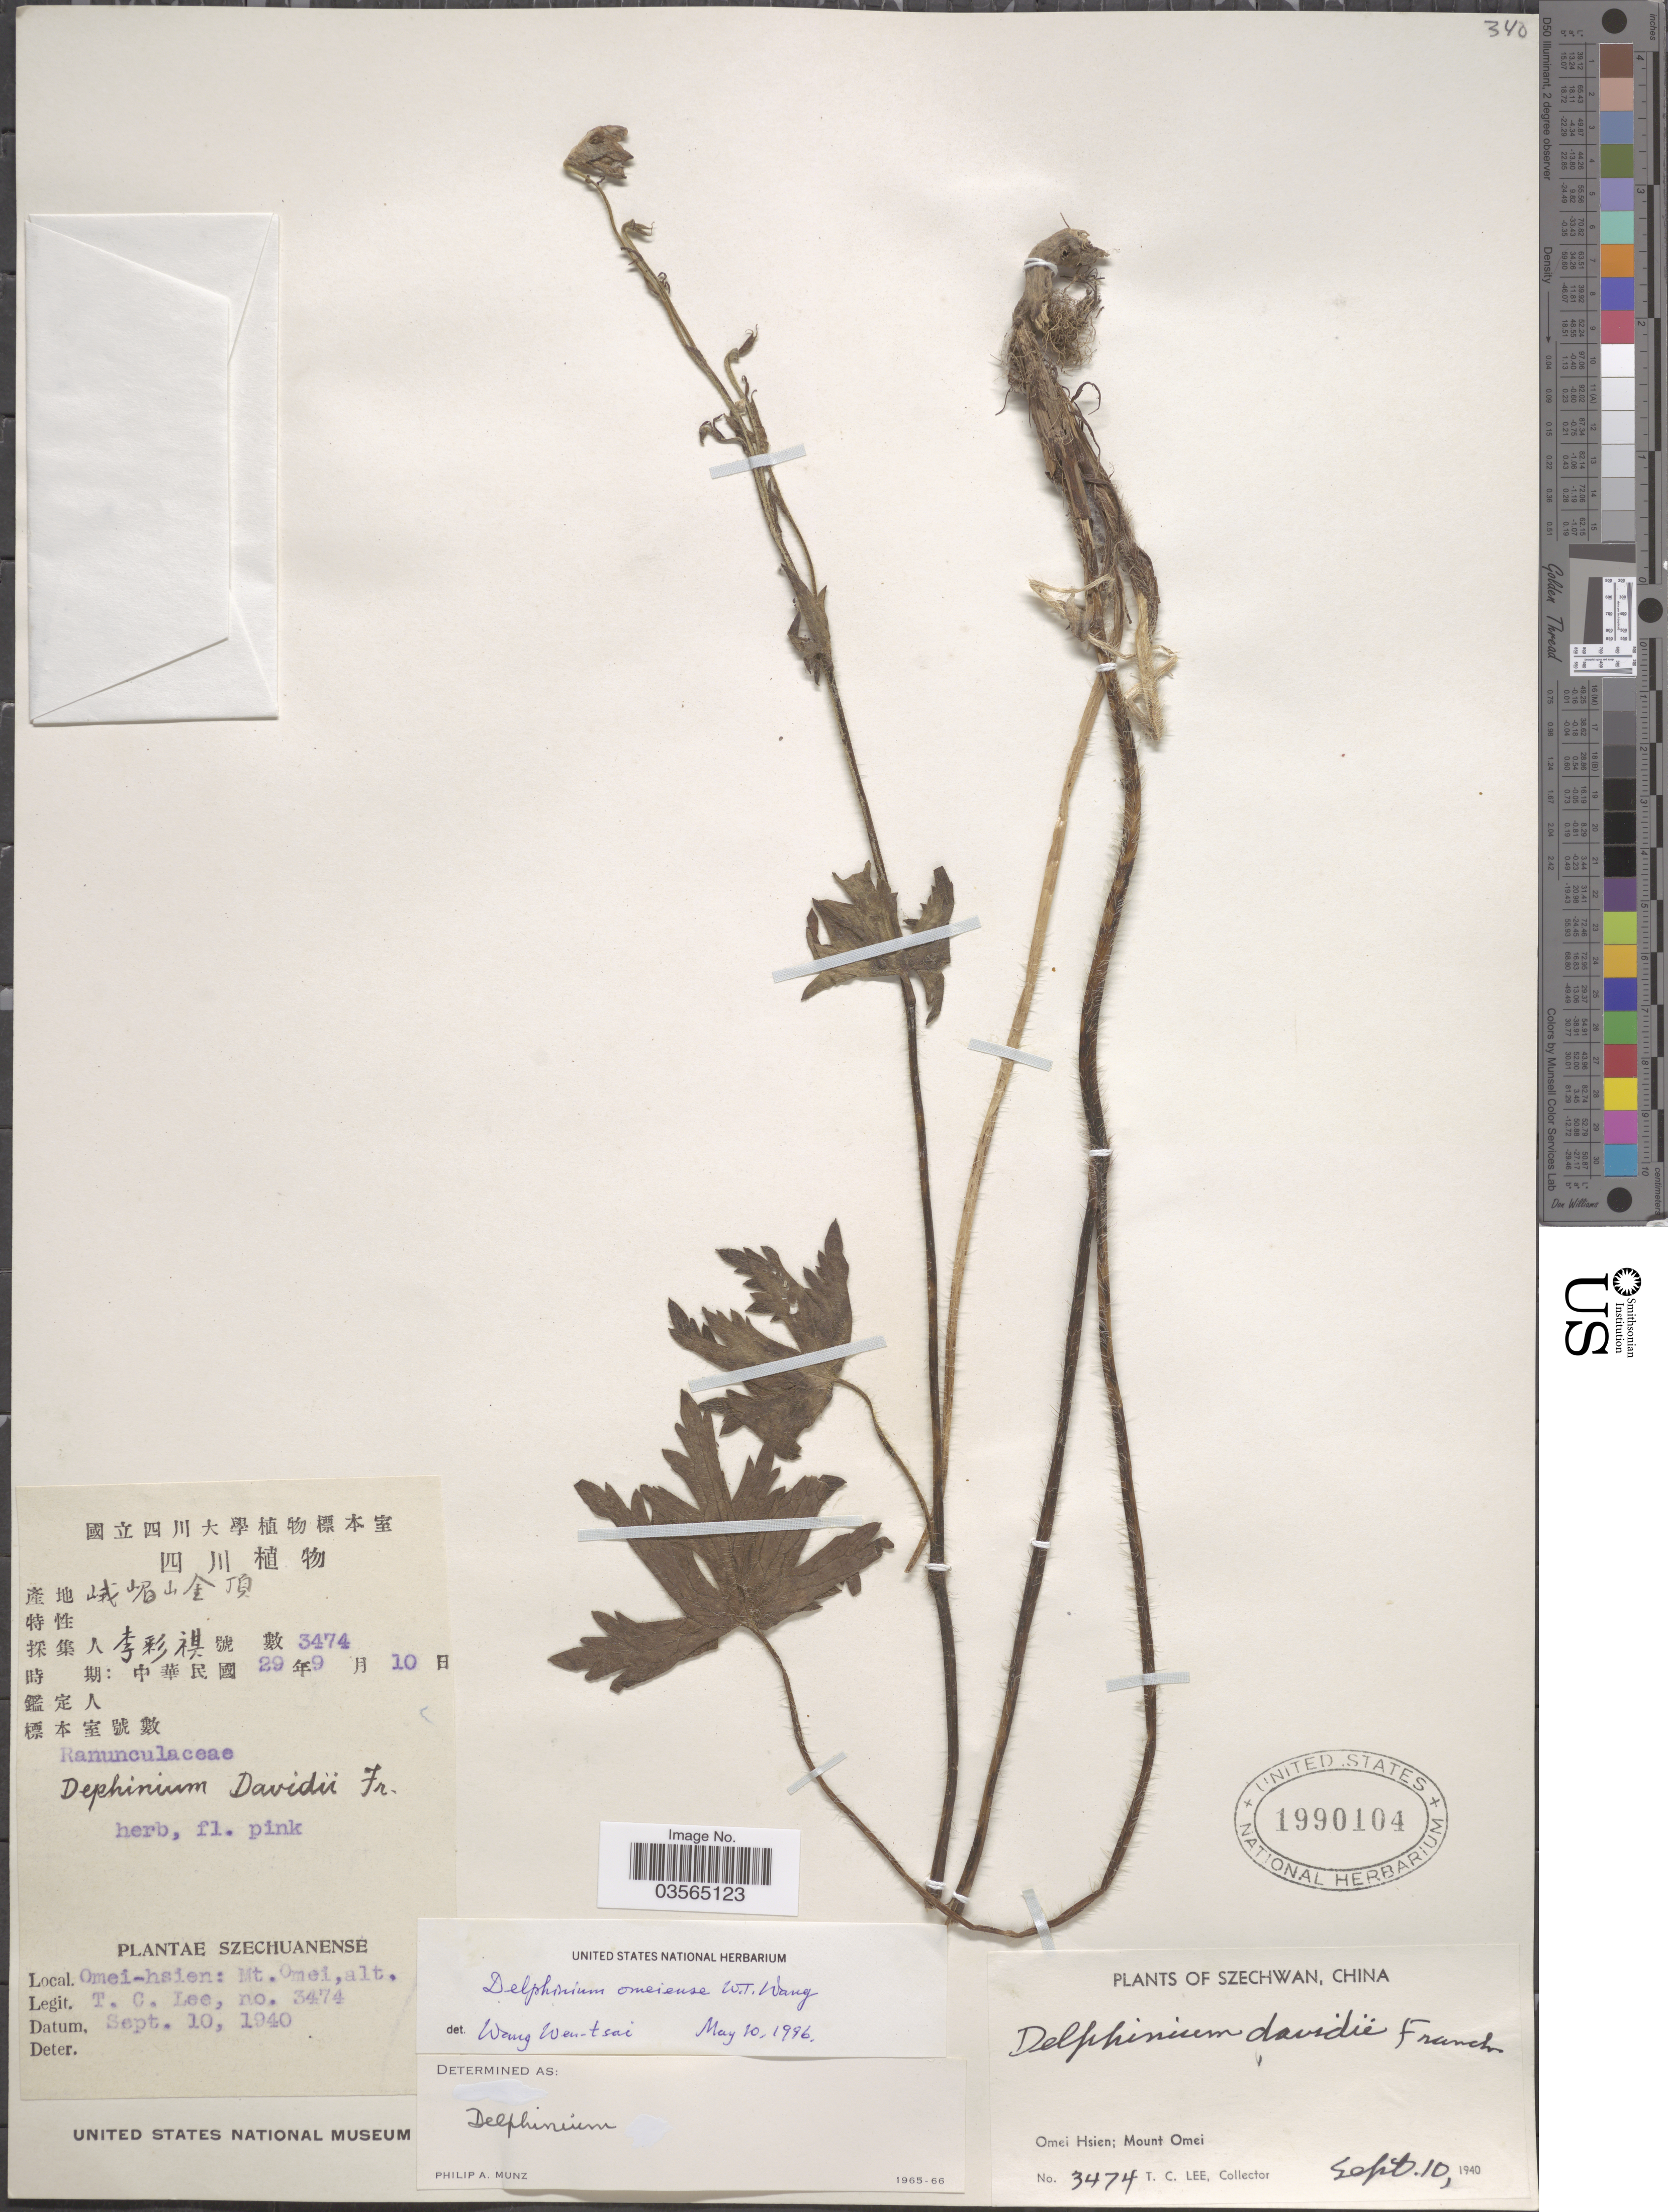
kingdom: Plantae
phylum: Tracheophyta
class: Magnoliopsida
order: Ranunculales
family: Ranunculaceae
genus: Delphinium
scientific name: Delphinium omeiense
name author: W.T. Wang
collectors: T. Lee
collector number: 3474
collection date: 1940-09-10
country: China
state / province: Sichuan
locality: Szechwan. Omei Hsien; Mount Omei.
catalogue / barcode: US 1990104